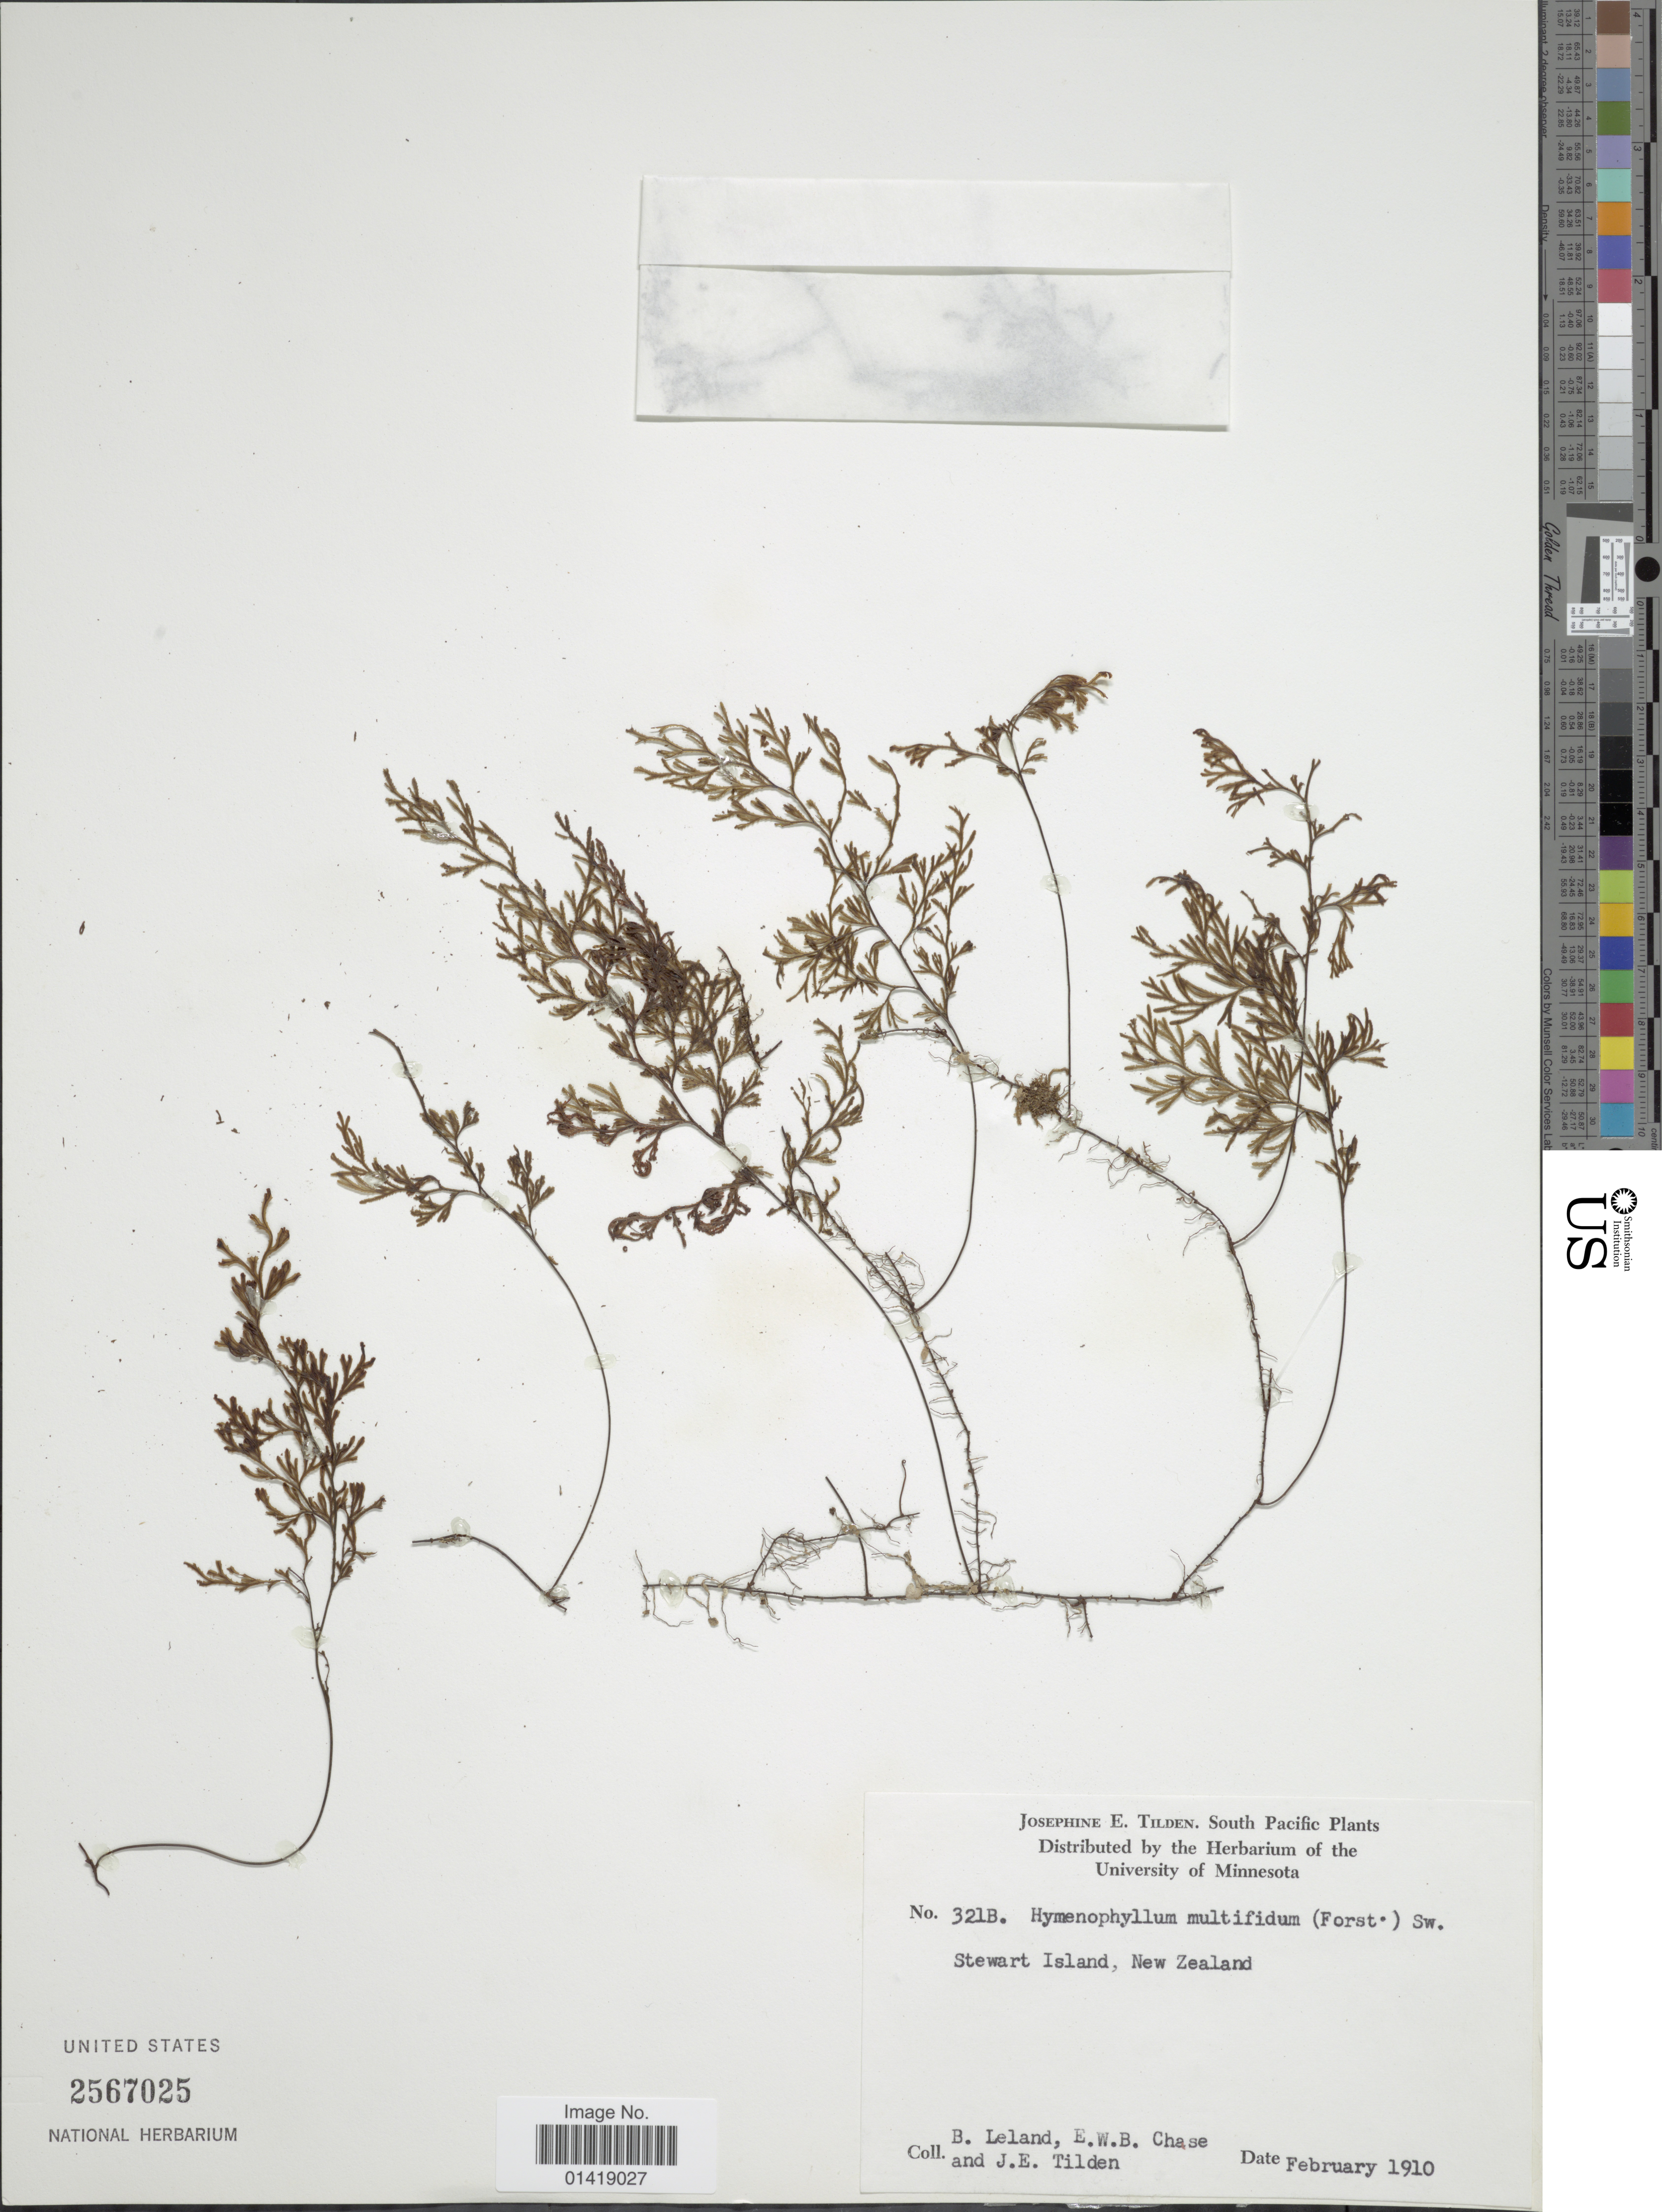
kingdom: Plantae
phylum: Tracheophyta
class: Polypodiopsida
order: Hymenophyllales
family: Hymenophyllaceae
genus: Hymenophyllum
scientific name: Hymenophyllum multifidum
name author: (G. Forst.) Sw.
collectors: B. Leland, E. W. Chase & J. E. Tilden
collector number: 321b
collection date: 1910-02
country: New Zealand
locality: Stewart Island, New Zealand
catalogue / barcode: US 2567025